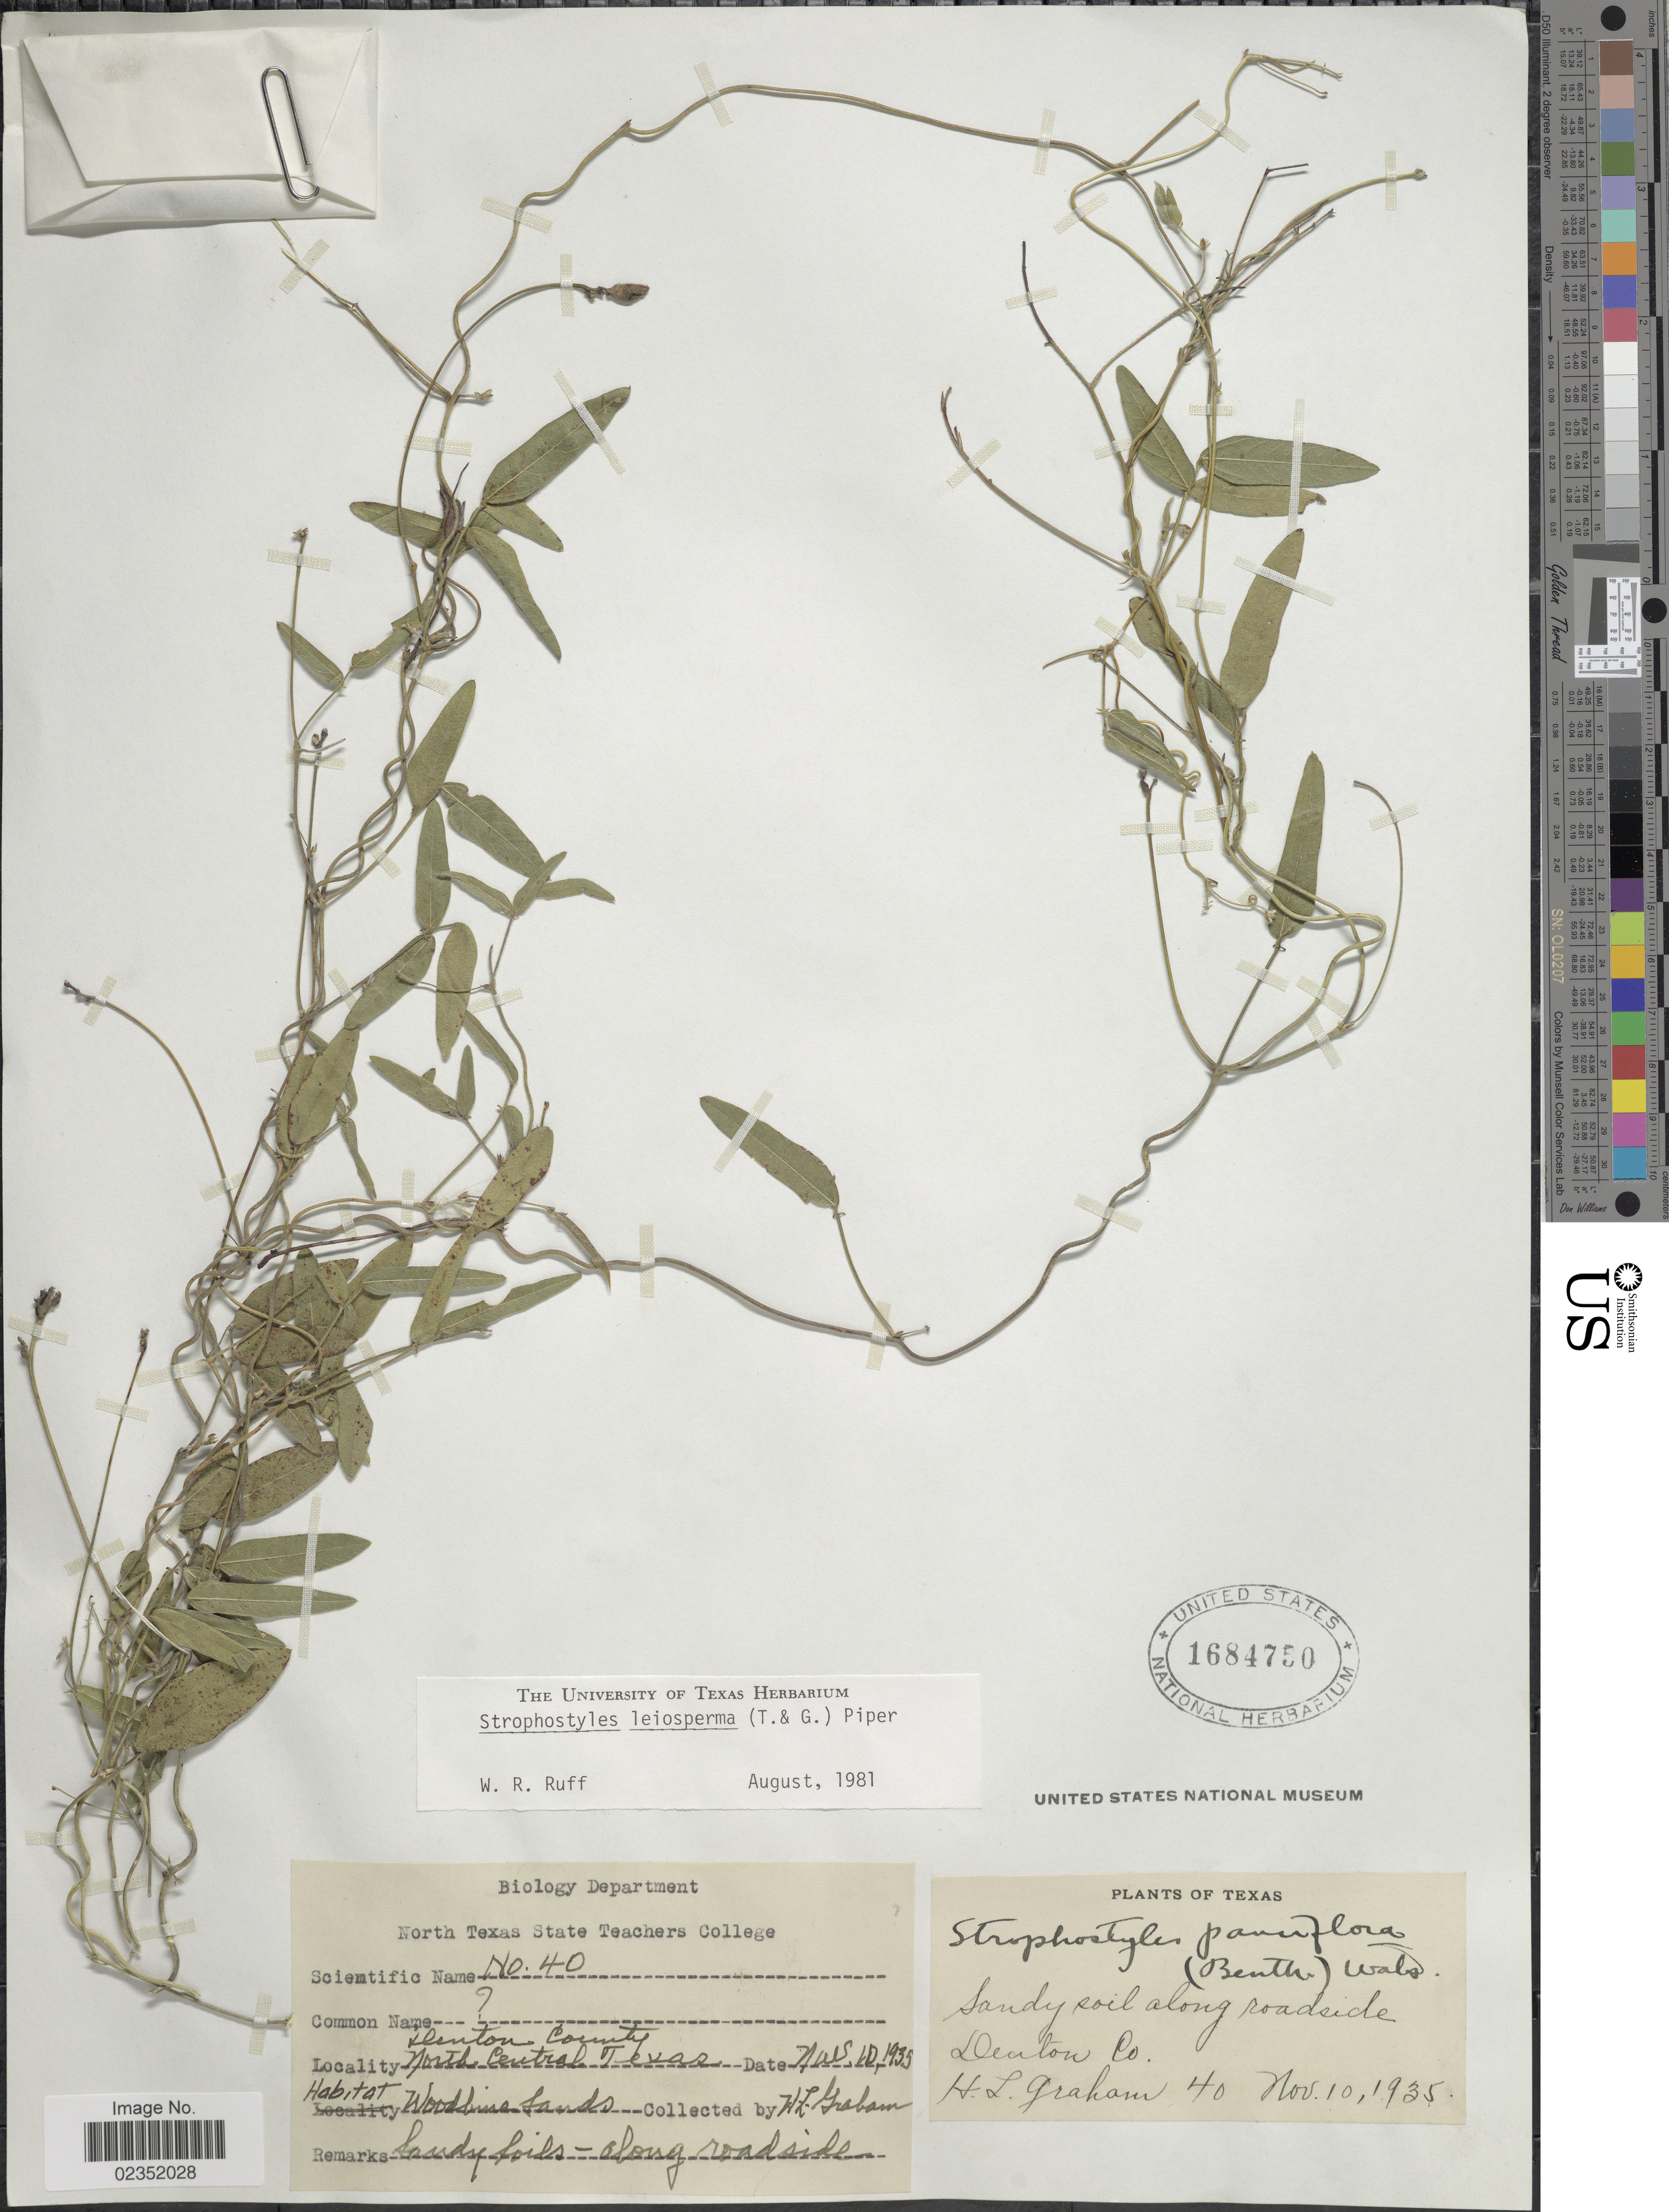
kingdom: Plantae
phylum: Tracheophyta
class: Magnoliopsida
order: Fabales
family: Fabaceae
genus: Strophostyles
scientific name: Strophostyles leiosperma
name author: (Torr. & A. Gray) Piper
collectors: H. L. Graham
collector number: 40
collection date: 1935-11-10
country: United States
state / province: Texas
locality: Sandy soil along roadside, Denton Co. North Central Texas.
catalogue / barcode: US 1684750